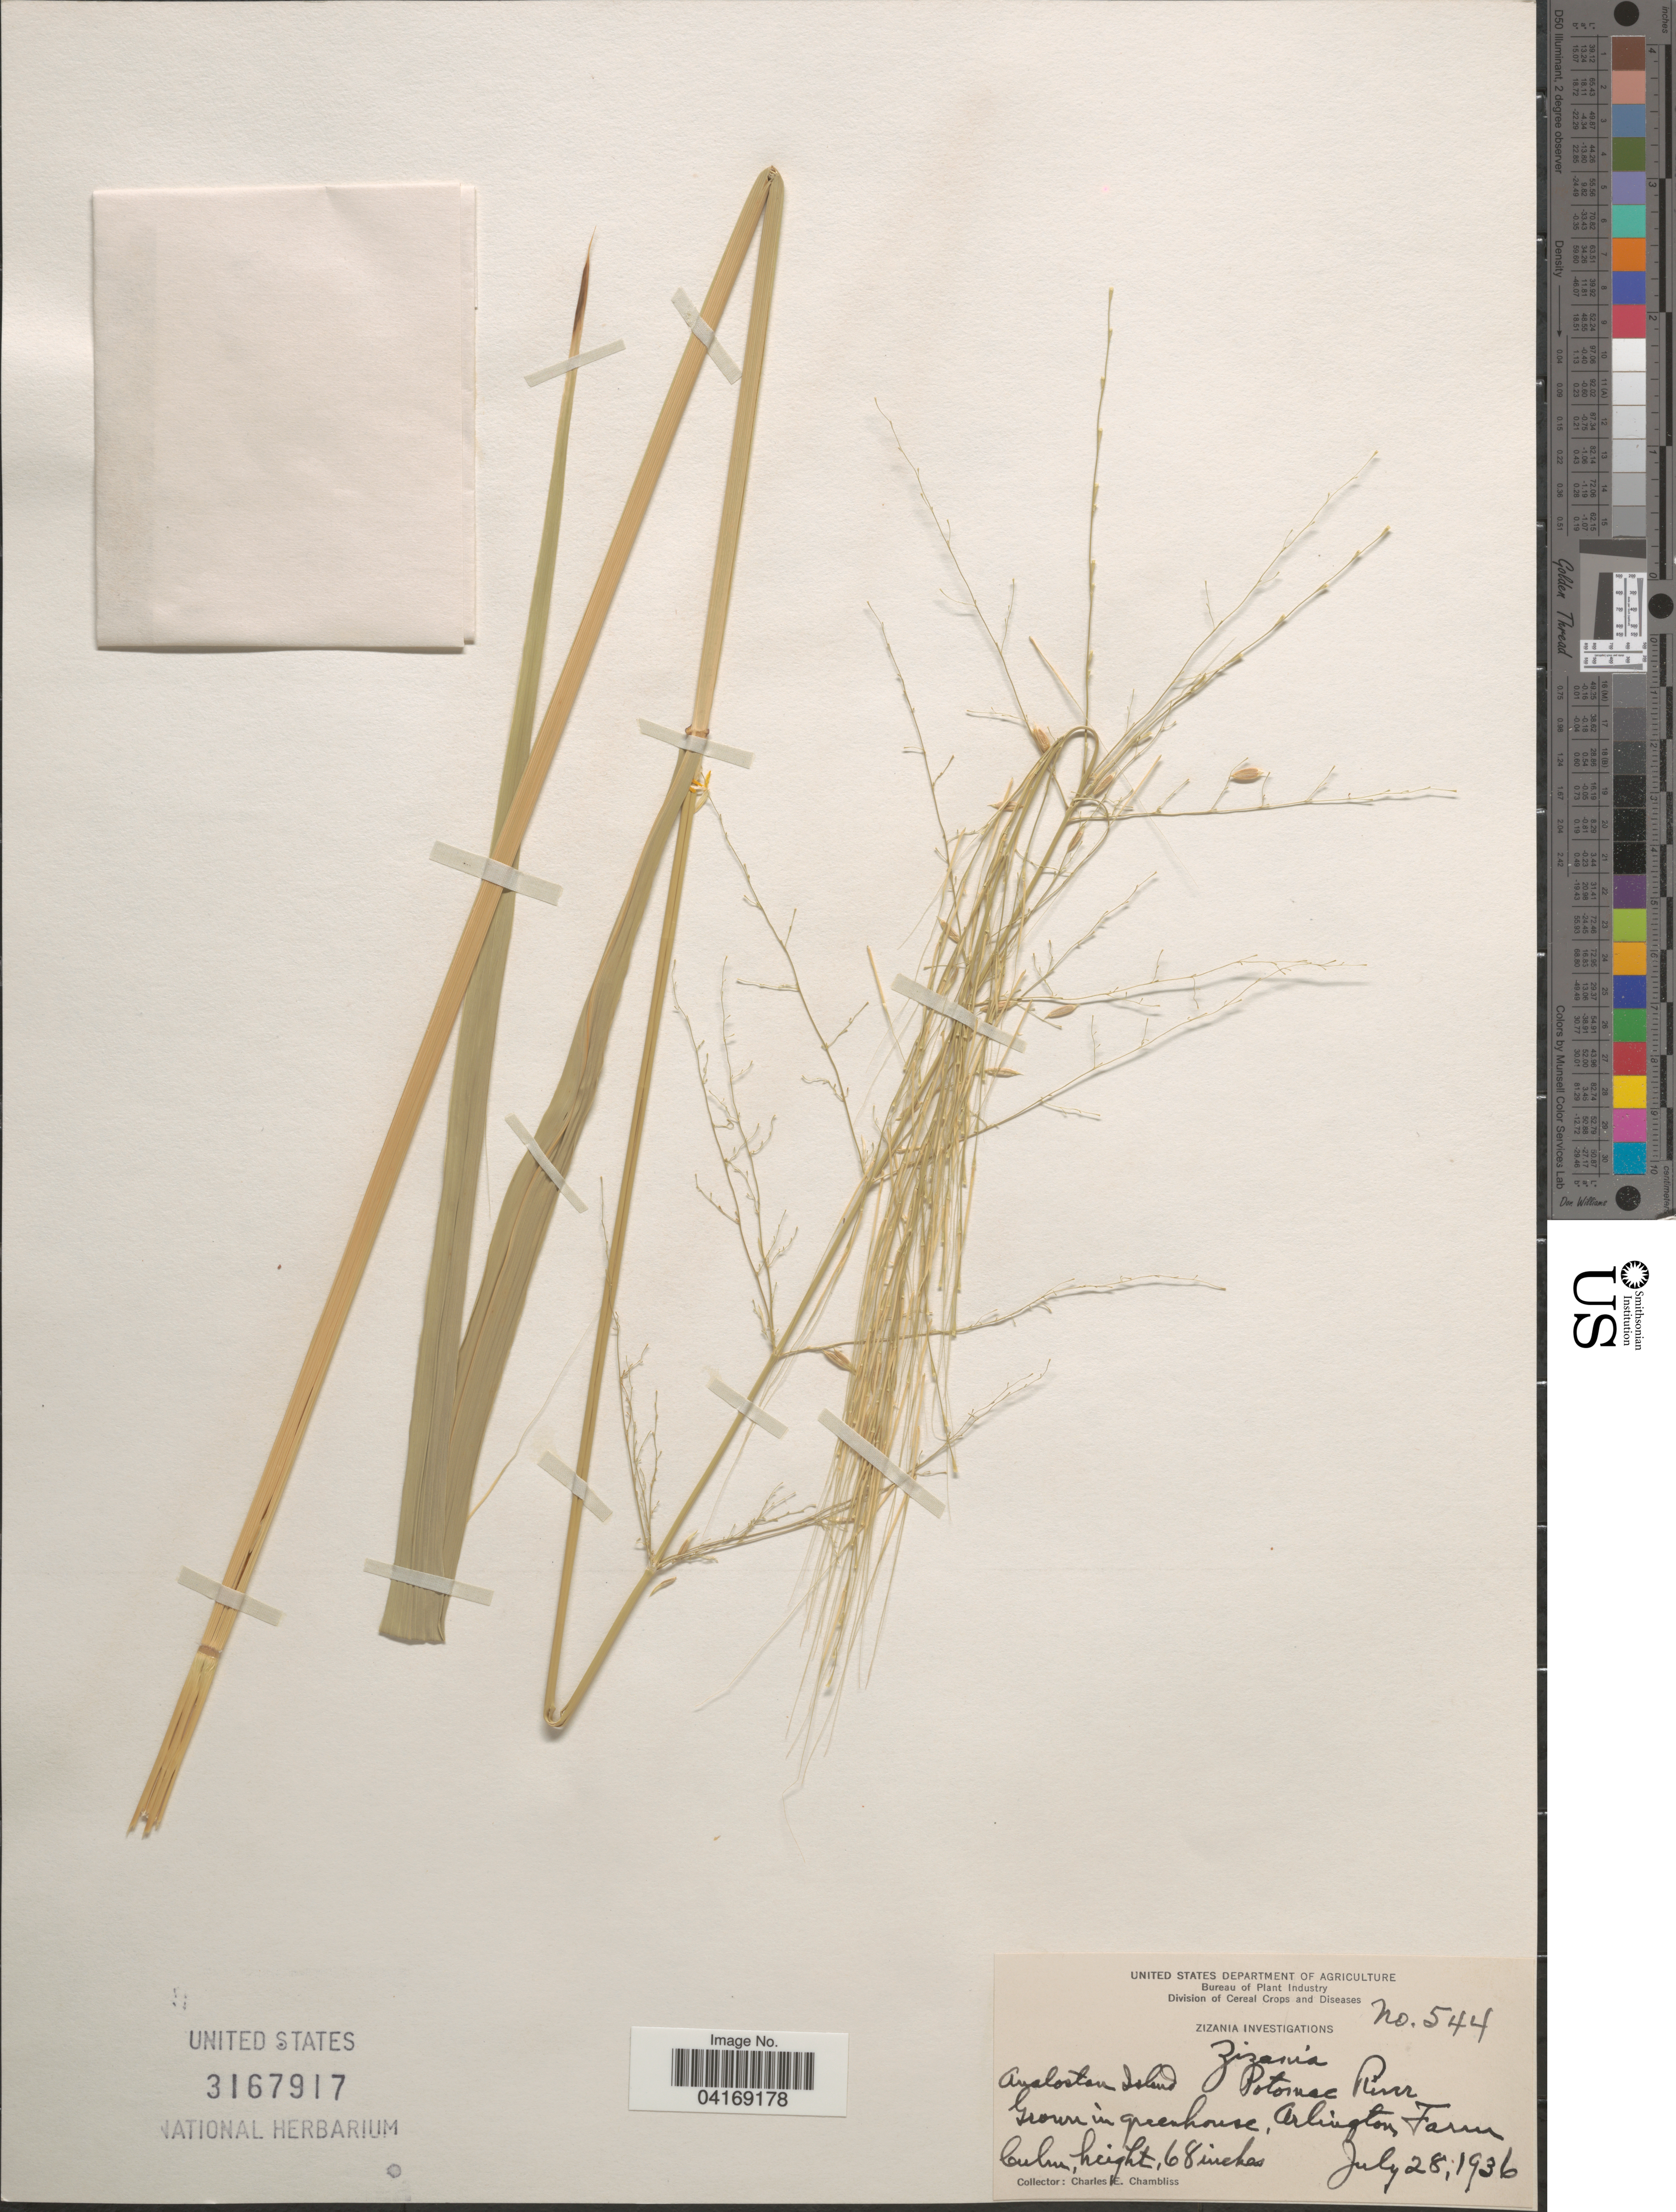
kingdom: Plantae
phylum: Tracheophyta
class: Liliopsida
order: Poales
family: Poaceae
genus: Zizania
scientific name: Zizania sp.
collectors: C. Chambliss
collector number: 544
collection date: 1936-07-28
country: United States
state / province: Virginia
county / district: Arlington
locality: In greenhouse, Arlington Farm.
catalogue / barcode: US 3167917